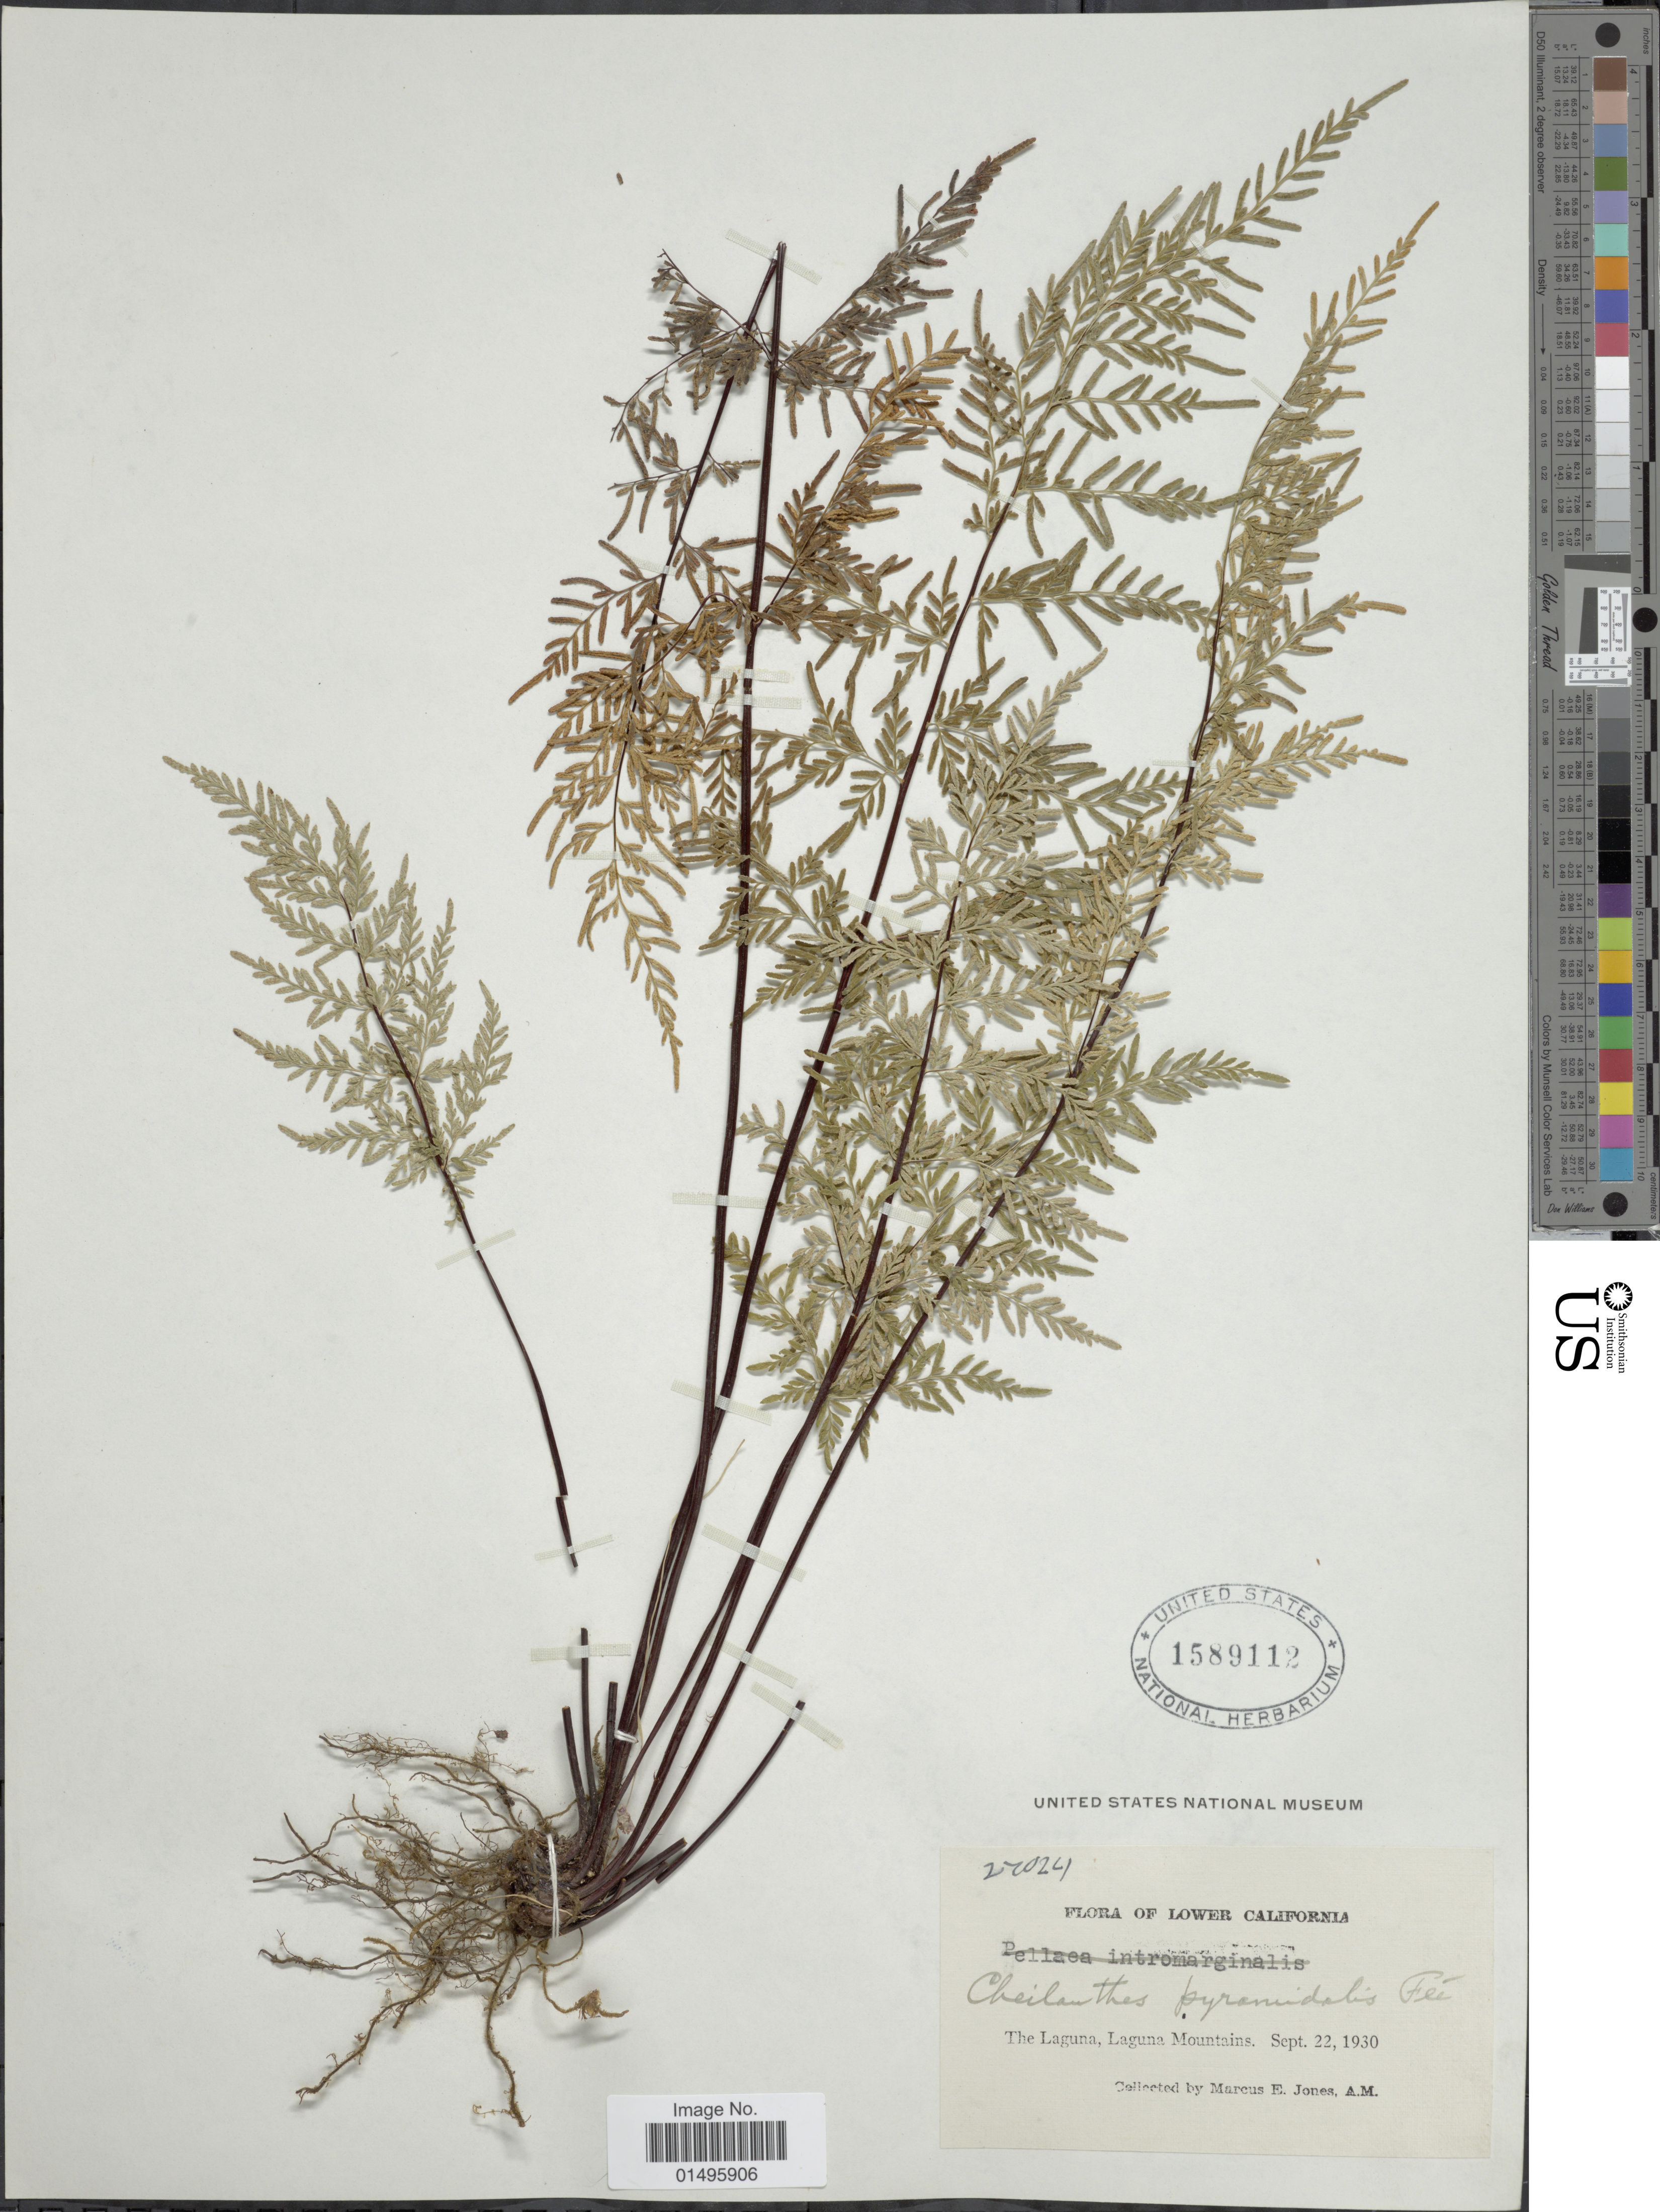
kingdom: Plantae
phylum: Tracheophyta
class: Polypodiopsida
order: Polypodiales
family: Pteridaceae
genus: Gaga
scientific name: Gaga hirsuta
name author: (Link) Fay W. Li & Windham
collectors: M. E. Jones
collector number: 27024*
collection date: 1930-09-22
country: Mexico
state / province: Baja California Norte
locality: Lower California, The Laguna, Laguna Mountains.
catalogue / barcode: US 1589112